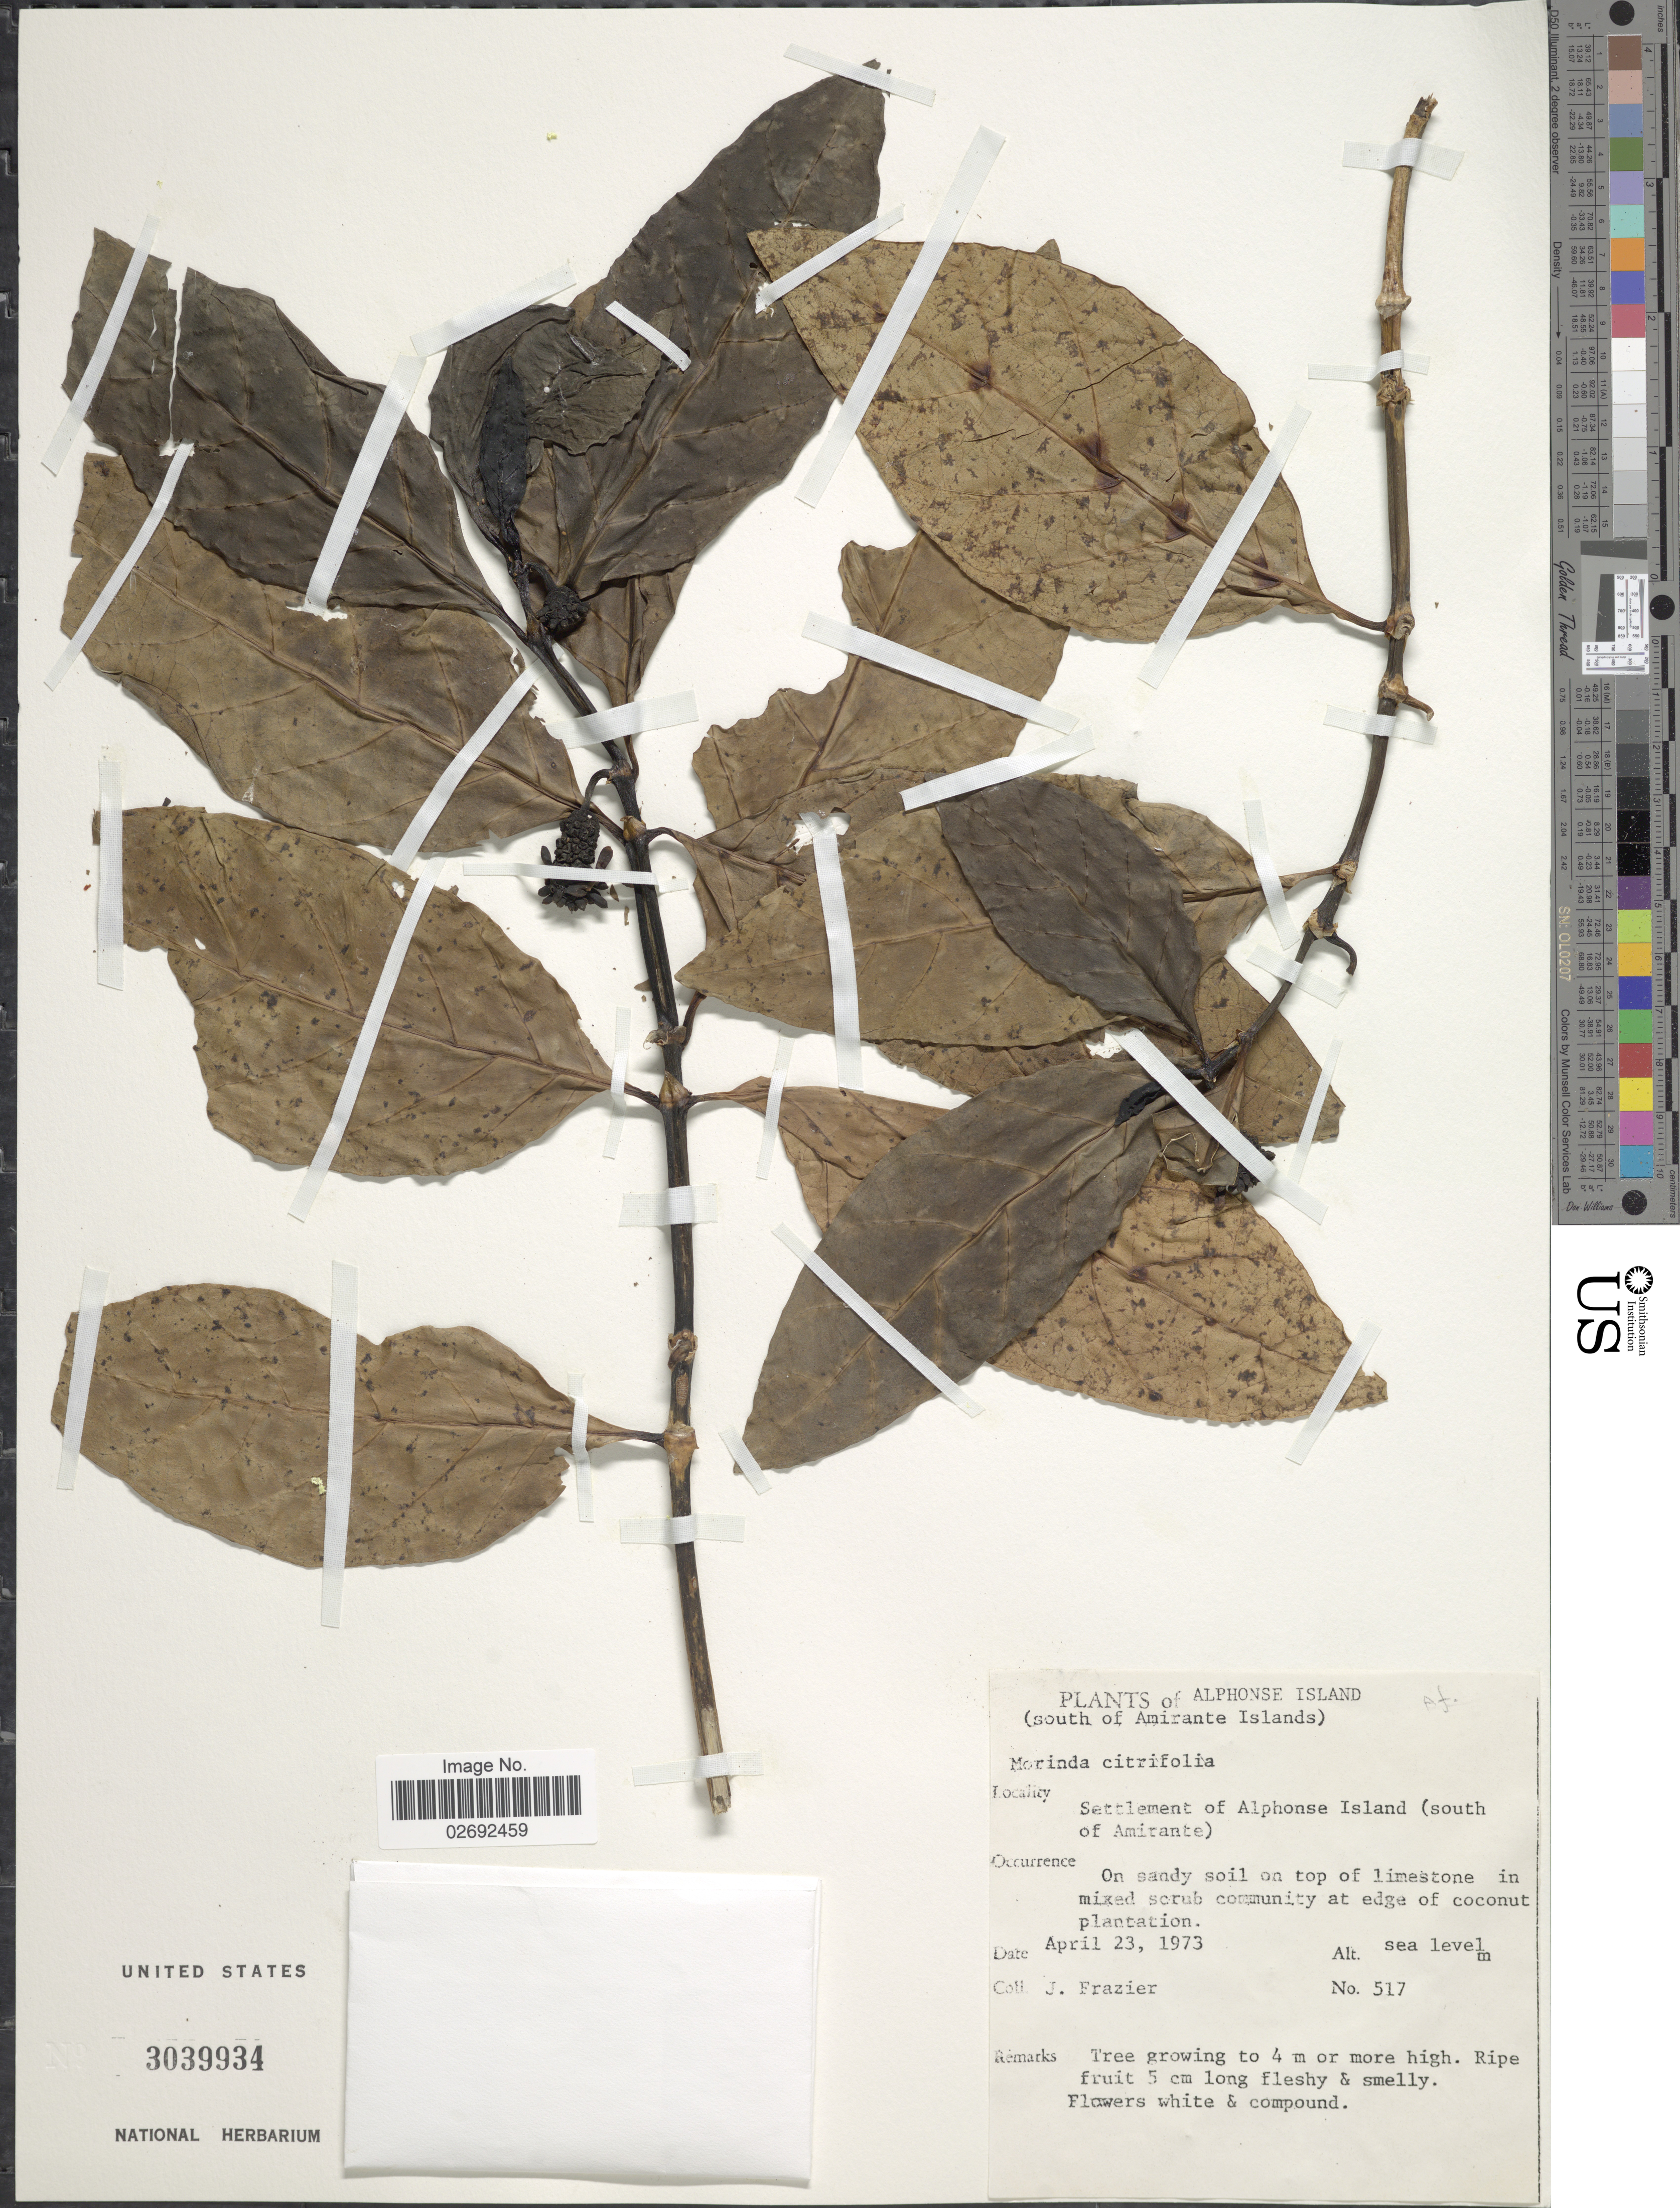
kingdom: Plantae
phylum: Tracheophyta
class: Magnoliopsida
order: Gentianales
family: Rubiaceae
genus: Morinda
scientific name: Morinda citrifolia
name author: L.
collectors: J. Frazier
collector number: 517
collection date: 1973-04-23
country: Seychelles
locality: Alphonse Island (south of Amirante Islands. Settlement of Alphonse Island (South of Amirante)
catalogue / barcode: US 3039934